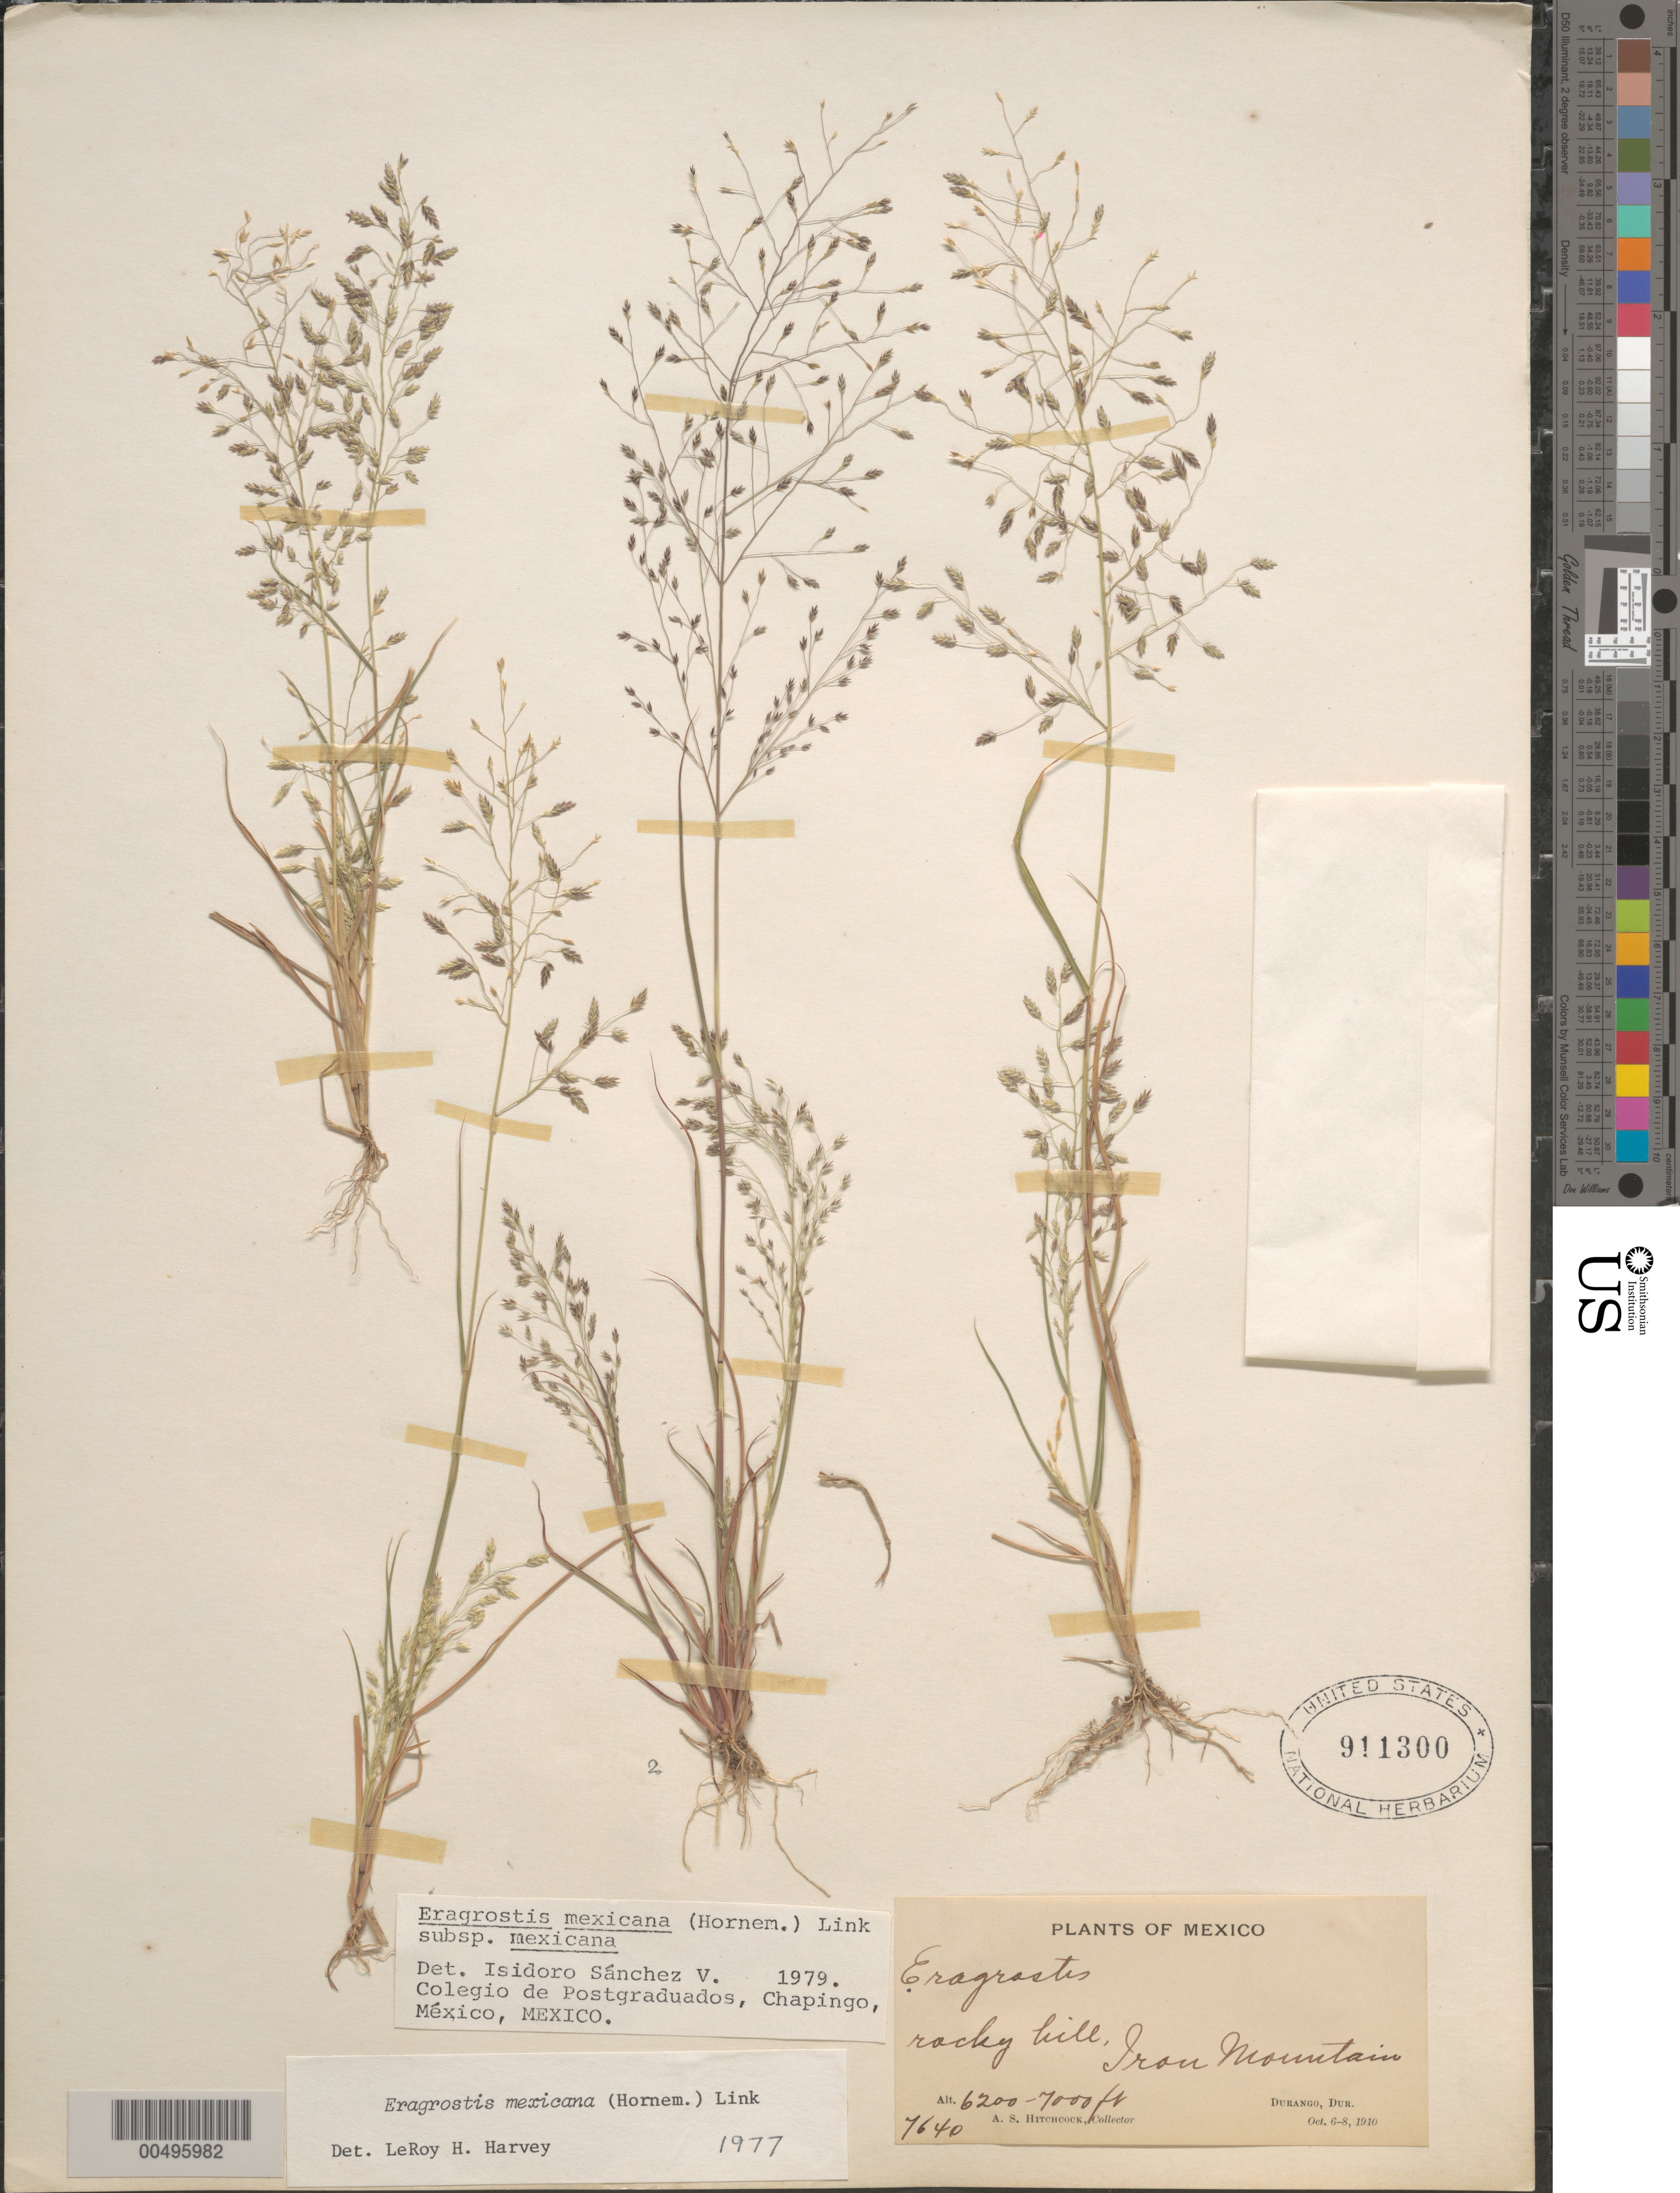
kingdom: Plantae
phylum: Tracheophyta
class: Liliopsida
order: Poales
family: Poaceae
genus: Eragrostis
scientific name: Eragrostis mexicana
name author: (Hornem.) Link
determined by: Sánchez Vega, I. M.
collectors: A. S. Hitchcock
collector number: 7640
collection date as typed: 6 Oct 1910 to 8 Oct 1910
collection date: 1910-10-06/1910-10-08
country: Mexico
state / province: Durango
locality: Durango, Iron Mtn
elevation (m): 1890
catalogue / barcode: US 911300